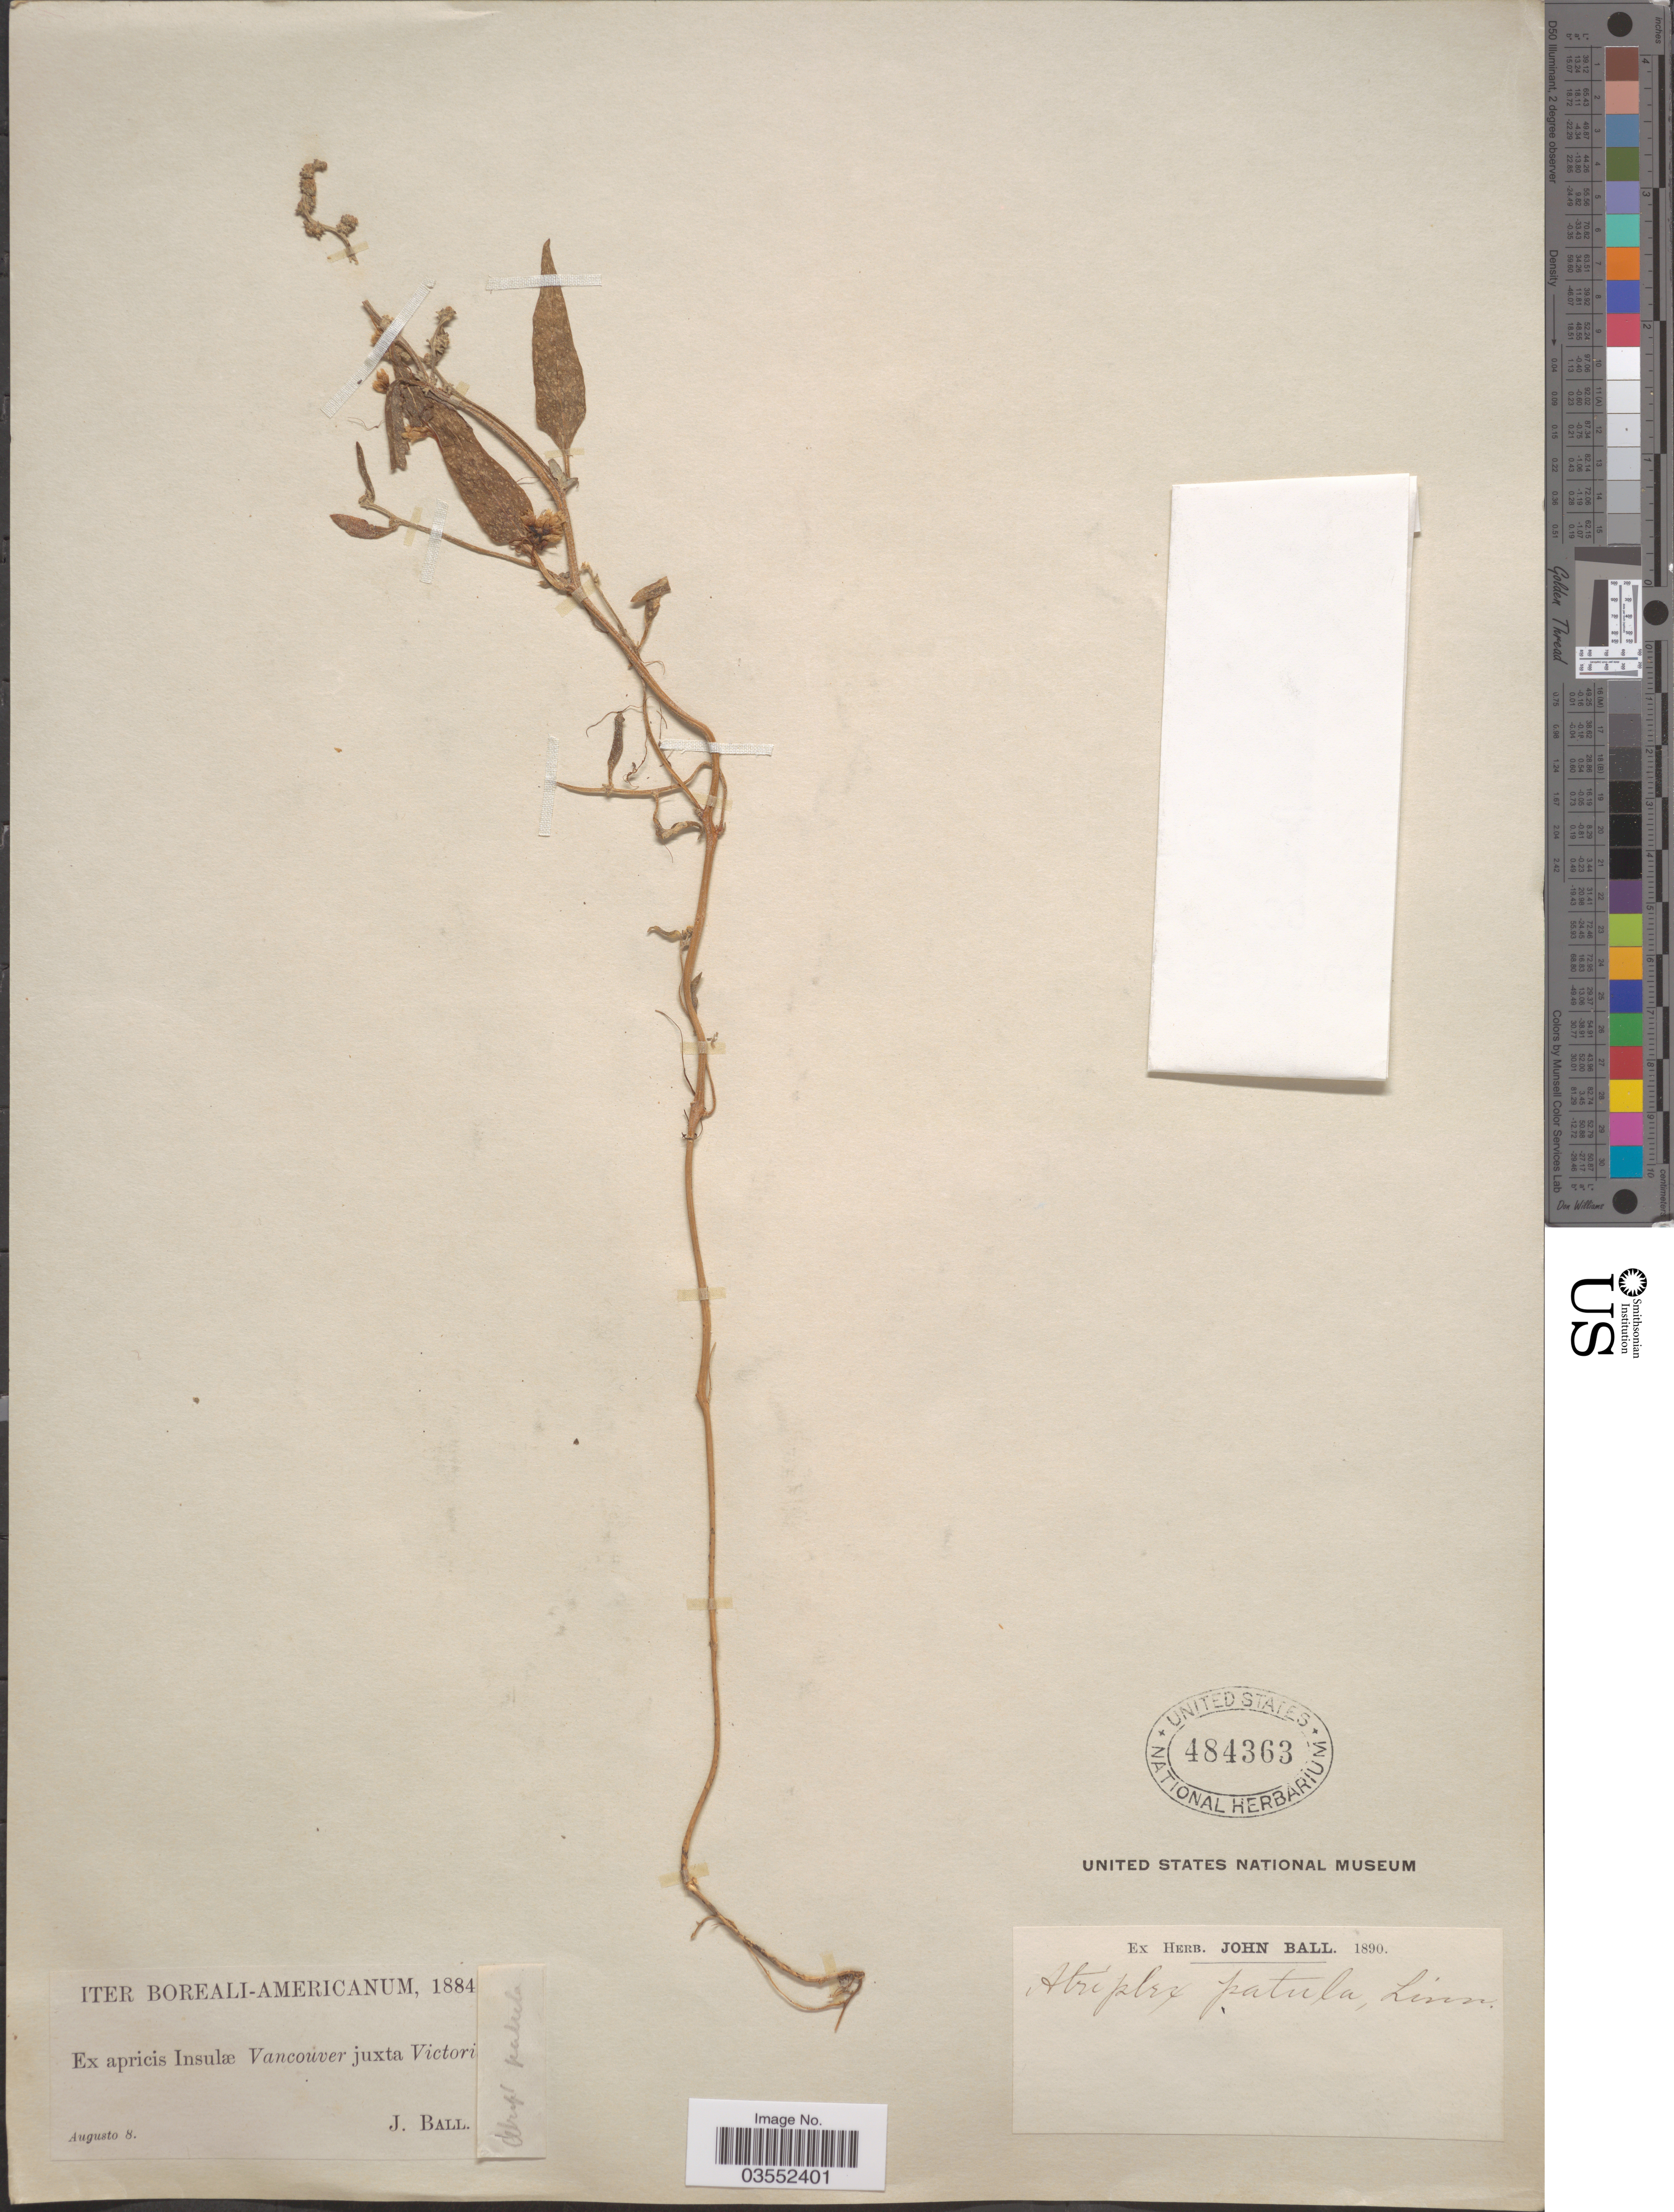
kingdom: Plantae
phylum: Tracheophyta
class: Magnoliopsida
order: Caryophyllales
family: Amaranthaceae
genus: Atriplex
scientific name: Atriplex patula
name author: L.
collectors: J. Ball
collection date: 1884-08-08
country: Canada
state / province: British Columbia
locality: Ex apricis Insulæ Vancouver juxta Victoria.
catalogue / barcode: US 484363